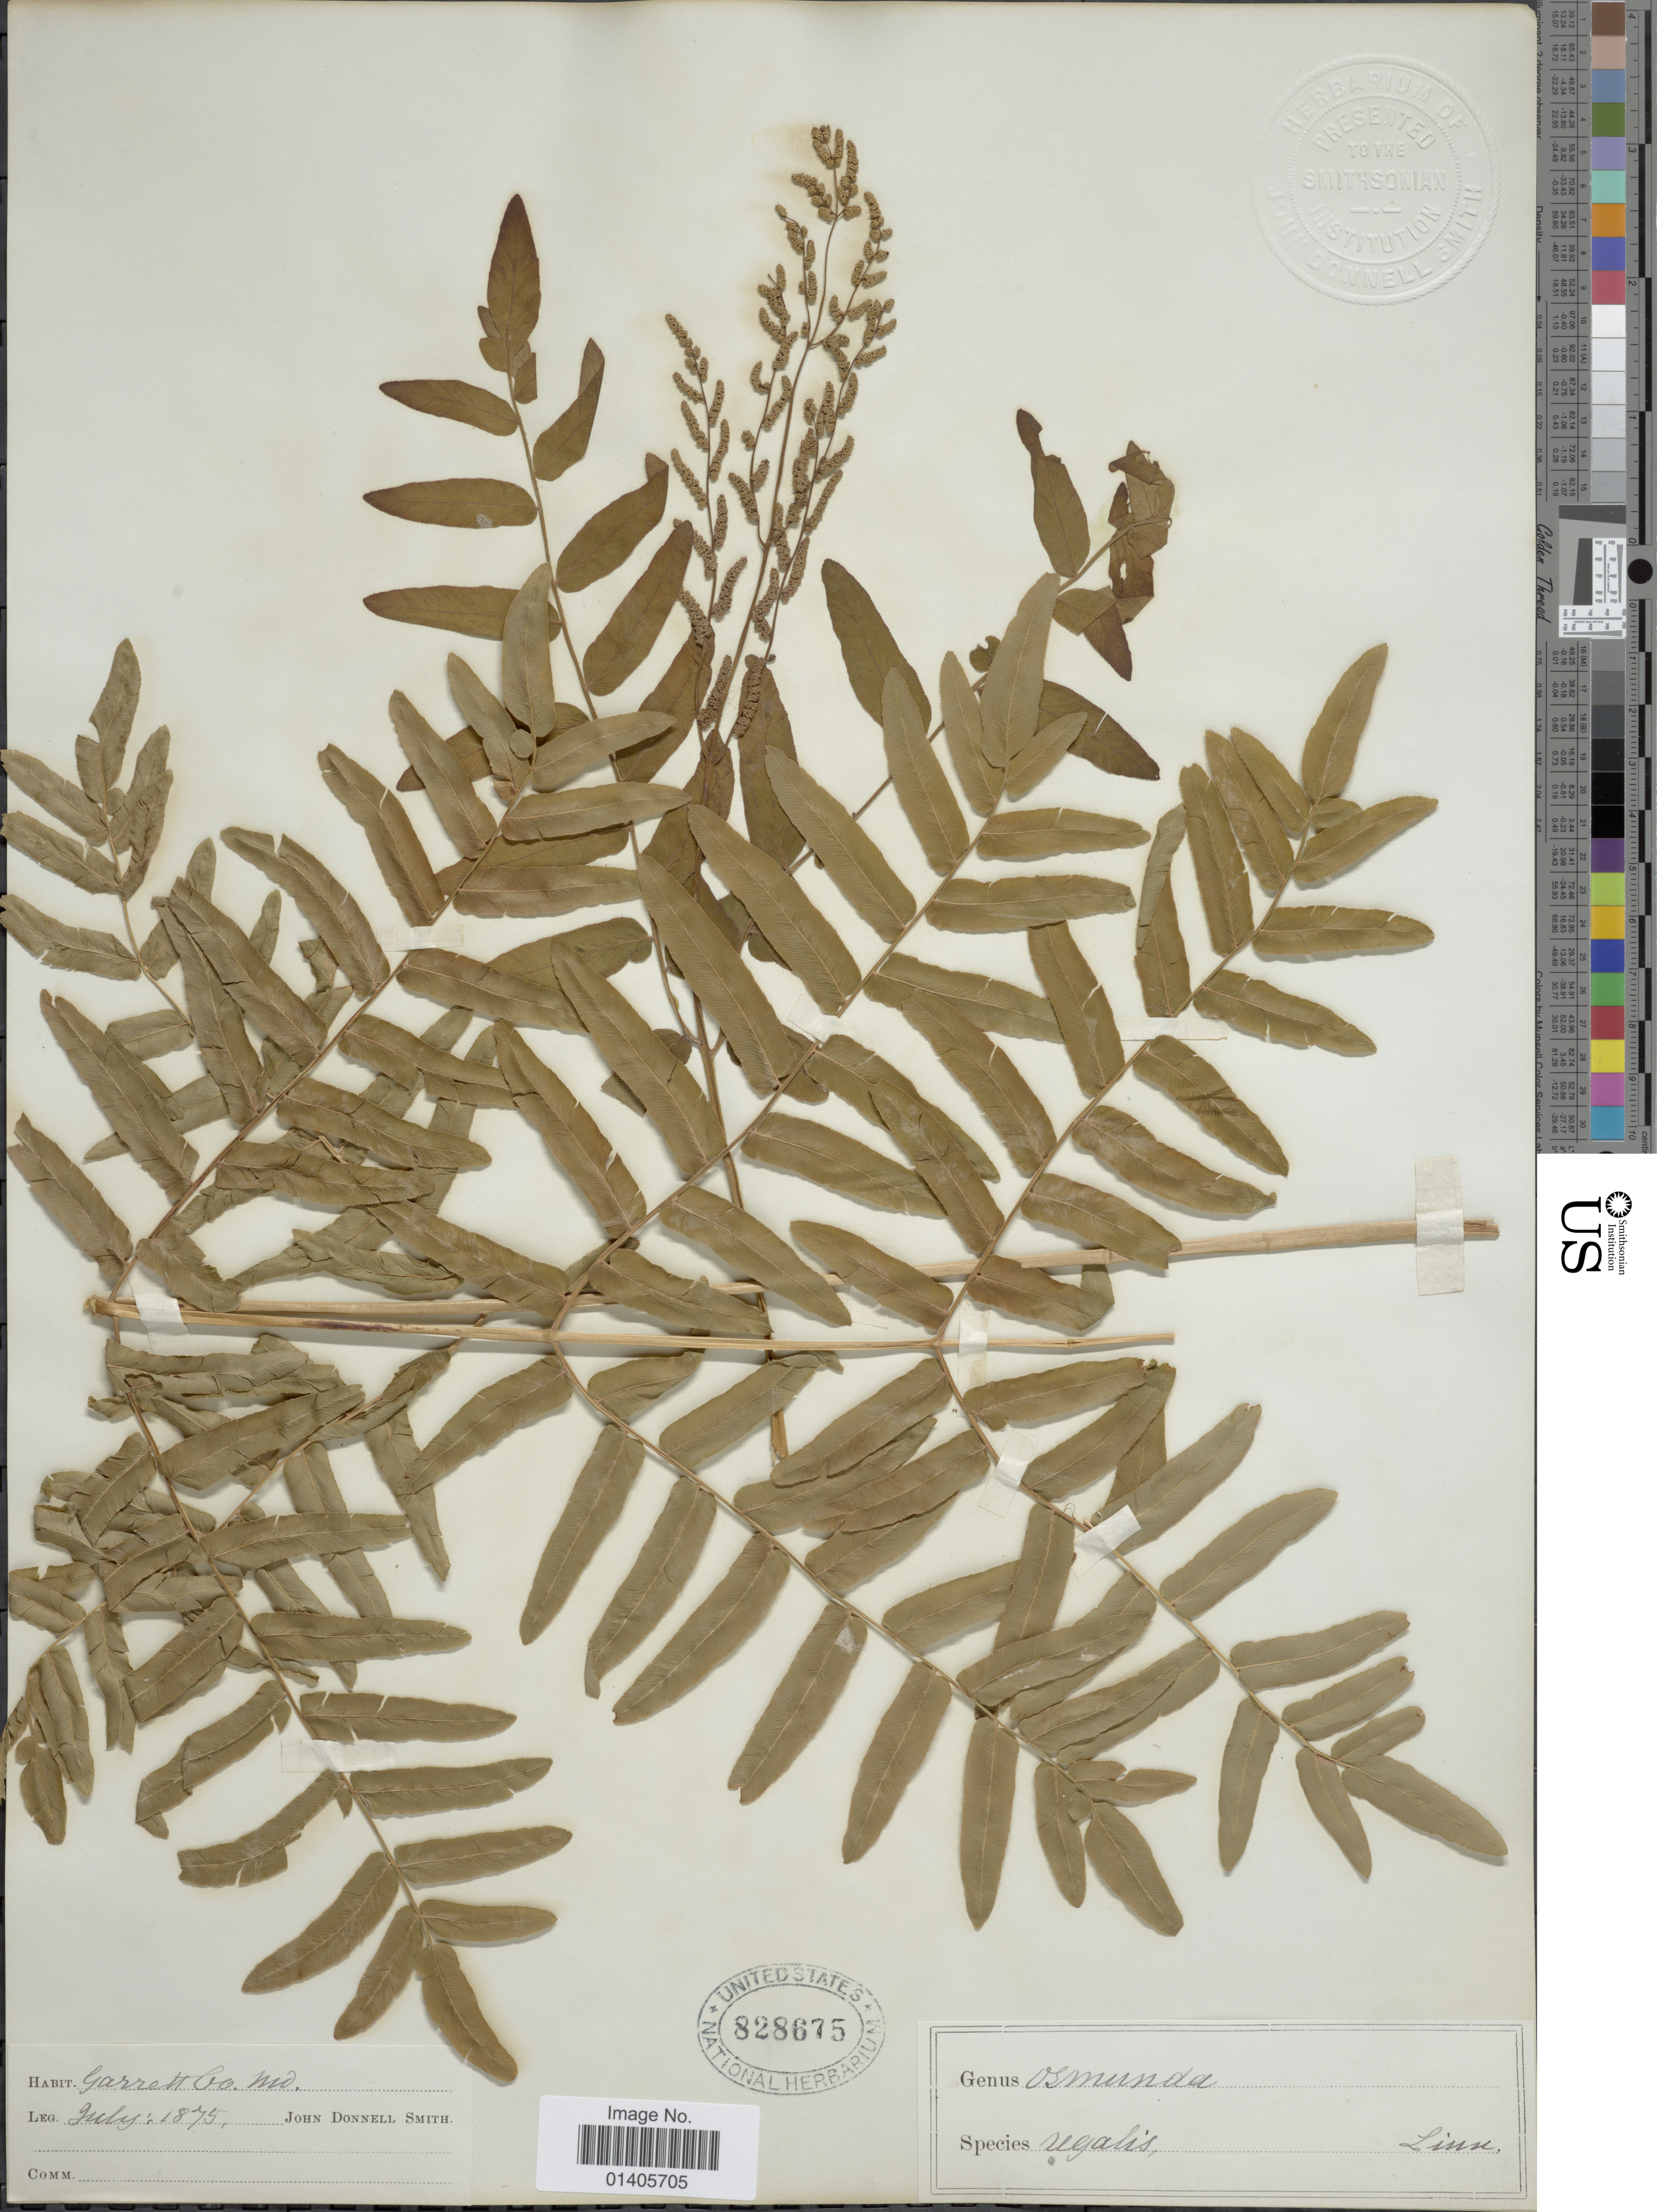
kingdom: Plantae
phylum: Tracheophyta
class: Polypodiopsida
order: Osmundales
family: Osmundaceae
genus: Osmunda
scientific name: Osmunda regalis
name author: L.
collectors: J. Donnell Smith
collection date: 1875-07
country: United States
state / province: Maryland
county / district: Garrett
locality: Garrett Co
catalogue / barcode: US 828675